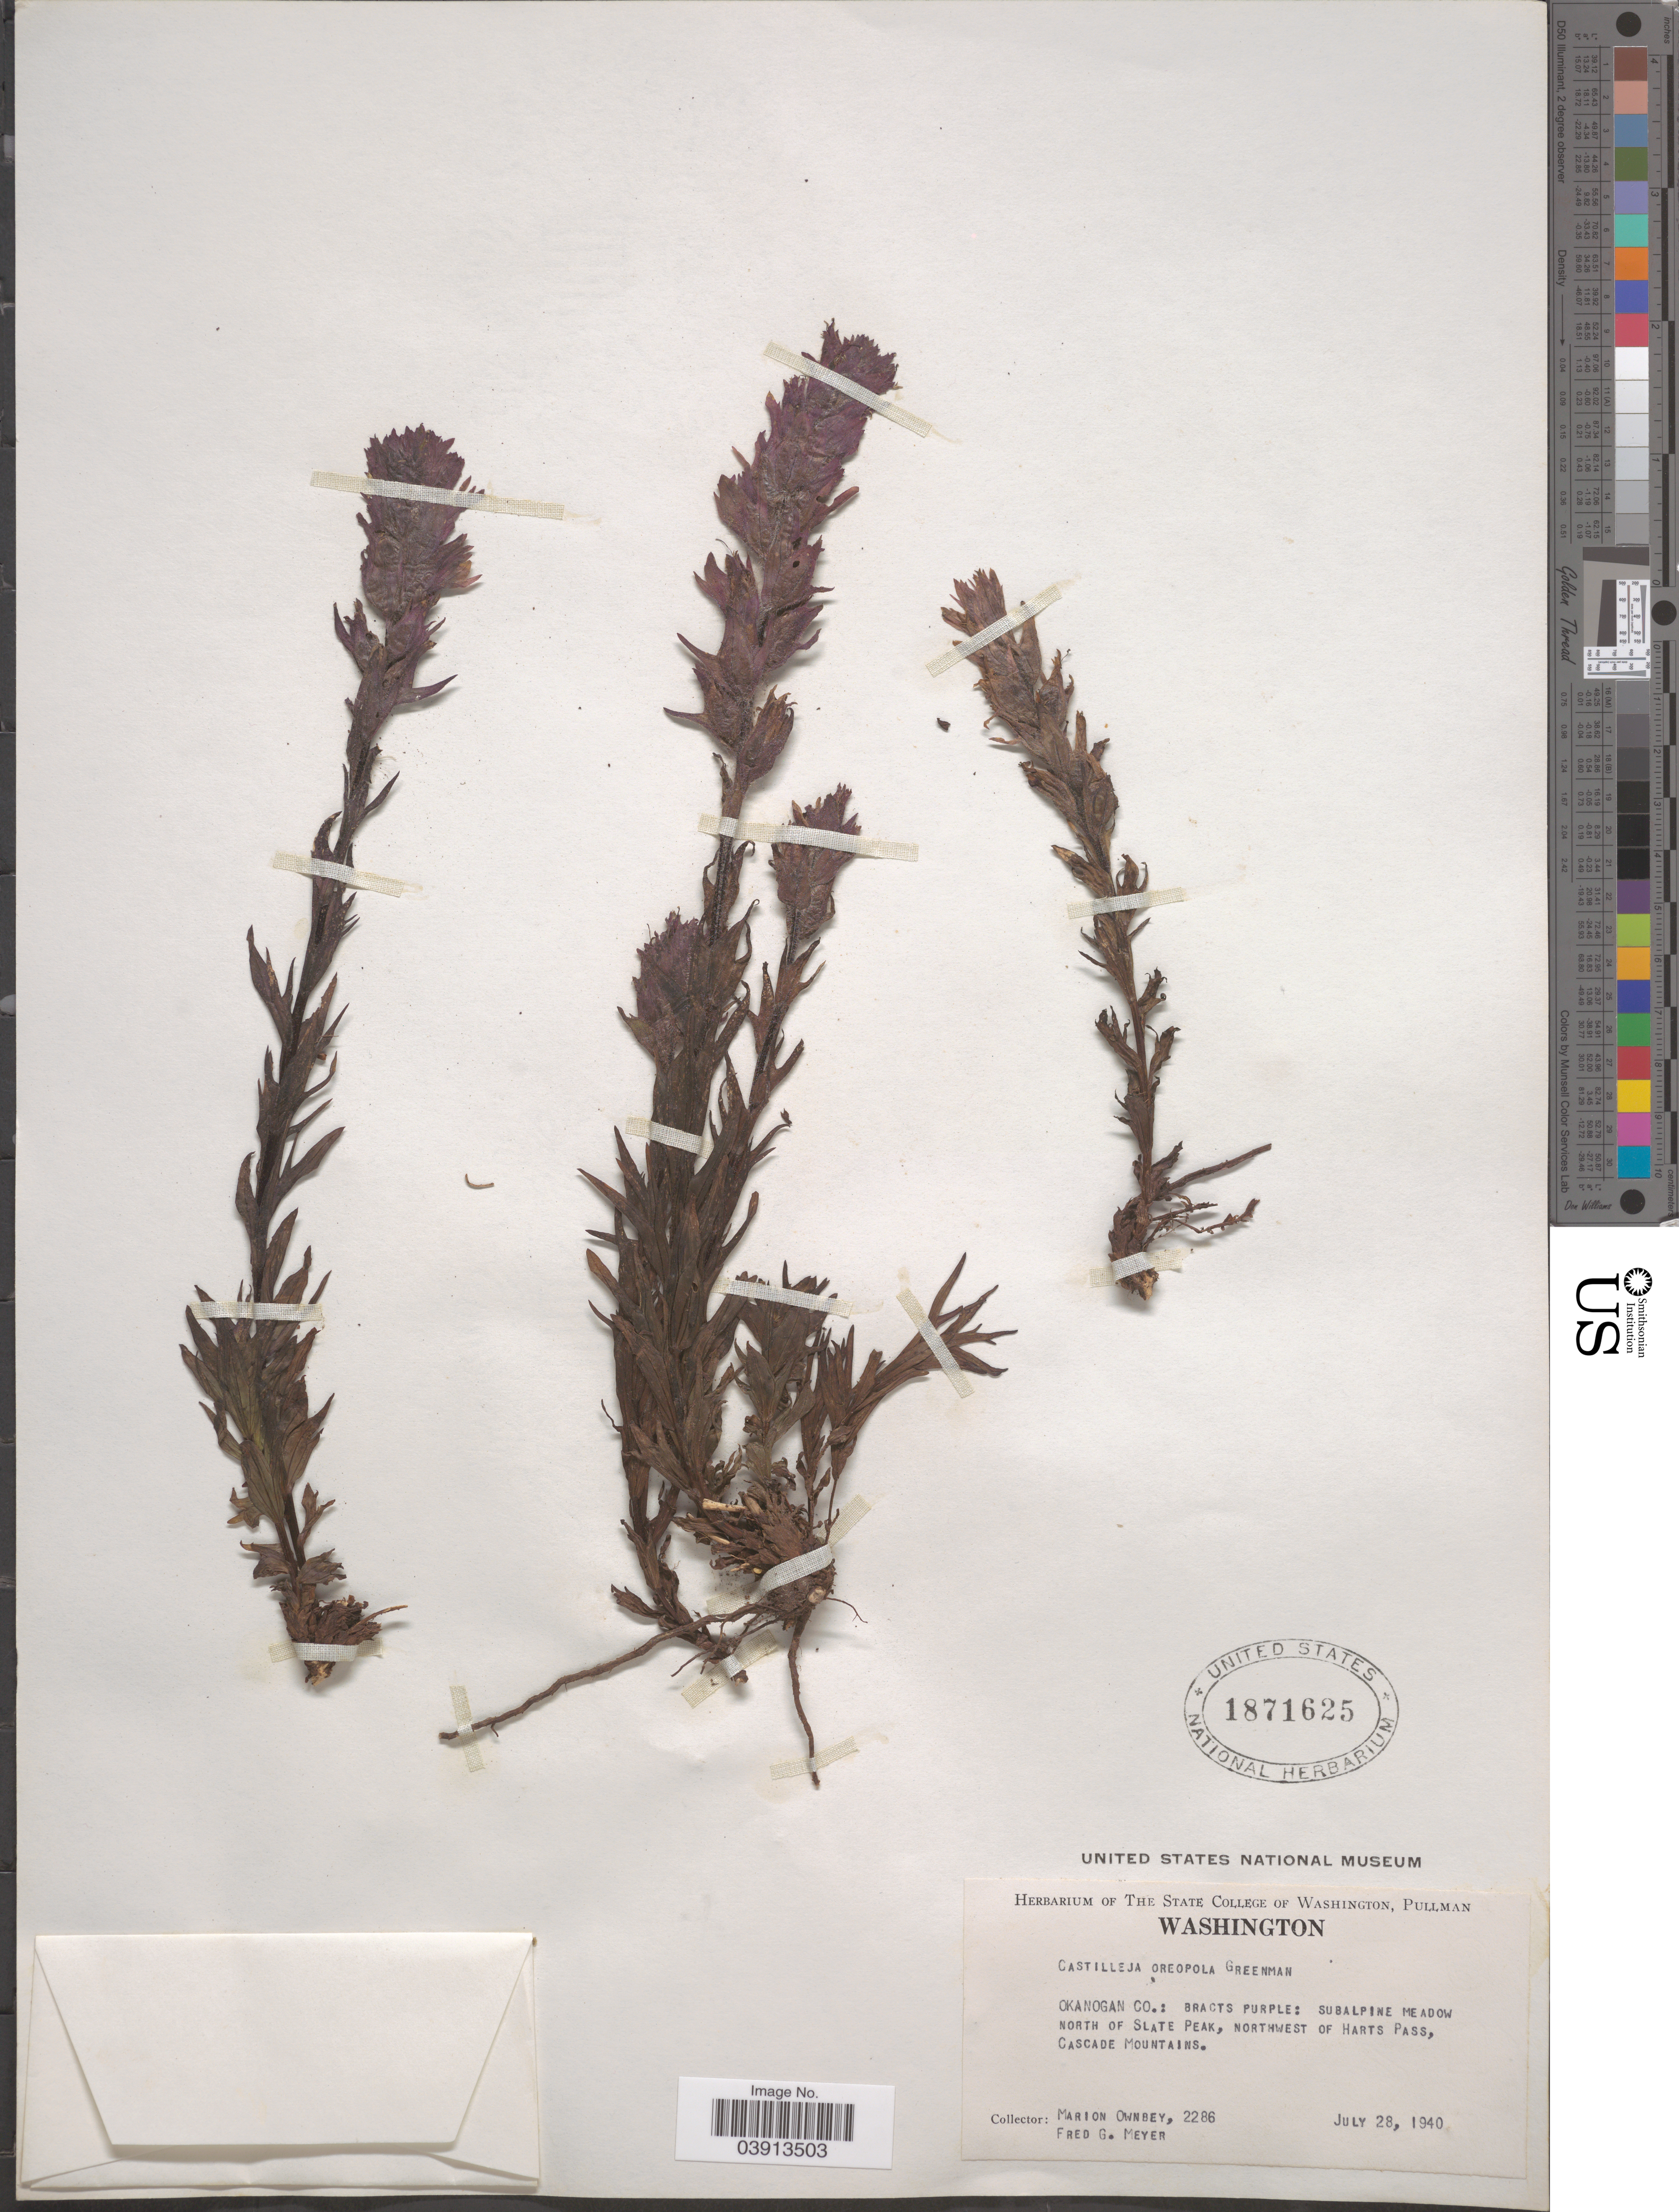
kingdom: Plantae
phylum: Tracheophyta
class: Magnoliopsida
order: Lamiales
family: Orobanchaceae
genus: Castilleja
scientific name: Castilleja parviflora var. albida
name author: (Pennell) Ownbey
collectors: M. Ownbey & F. Meyer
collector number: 2286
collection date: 1940-07-28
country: United States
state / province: Washington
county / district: Okanogan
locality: Okanogan Co.: North of Slate Peak, Northwest of Harts Pass, Cascade Mountains.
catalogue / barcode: US 1871625